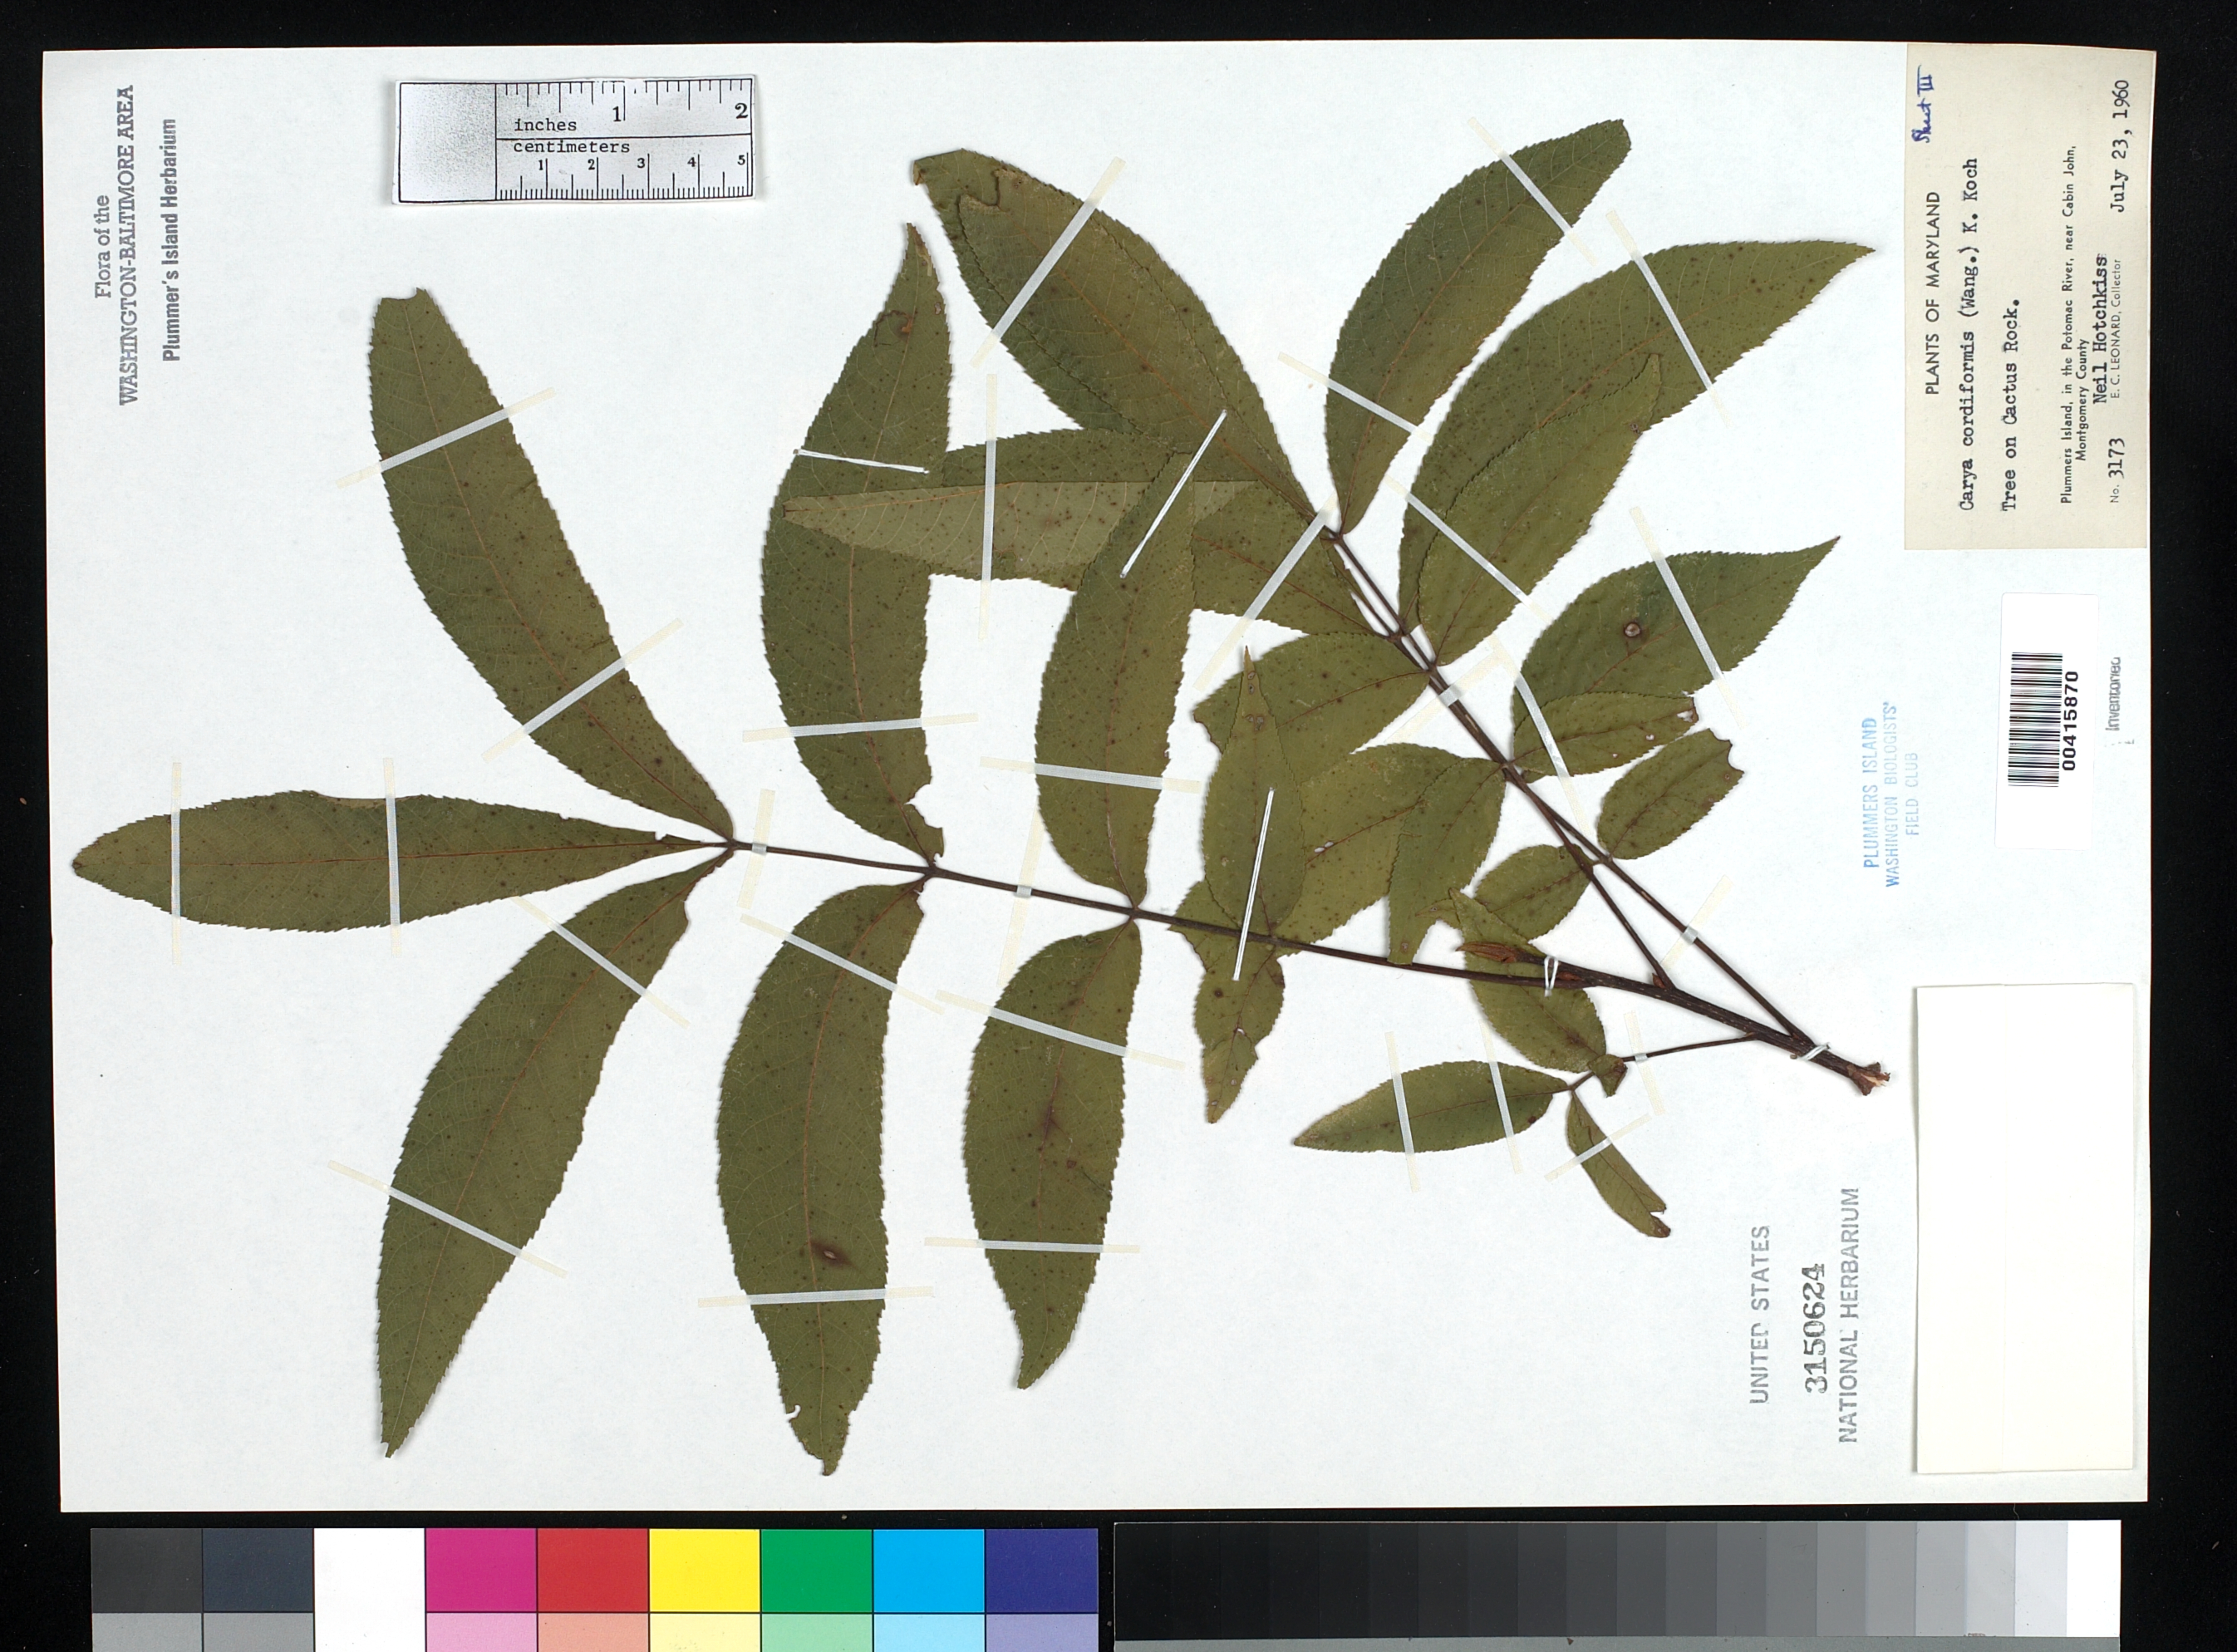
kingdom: Plantae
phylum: Tracheophyta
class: Magnoliopsida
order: Fagales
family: Juglandaceae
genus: Carya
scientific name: Carya cordiformis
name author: (Wangenh.) K. Koch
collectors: N. Hotchkiss & E. C. Leonard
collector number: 3173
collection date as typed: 23 Jul 1960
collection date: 1960-07-23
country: United States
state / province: Maryland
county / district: Montgomery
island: Plummers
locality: Plummer's Island, on Cactus Rock C. & O. Canal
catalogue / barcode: US 3150624